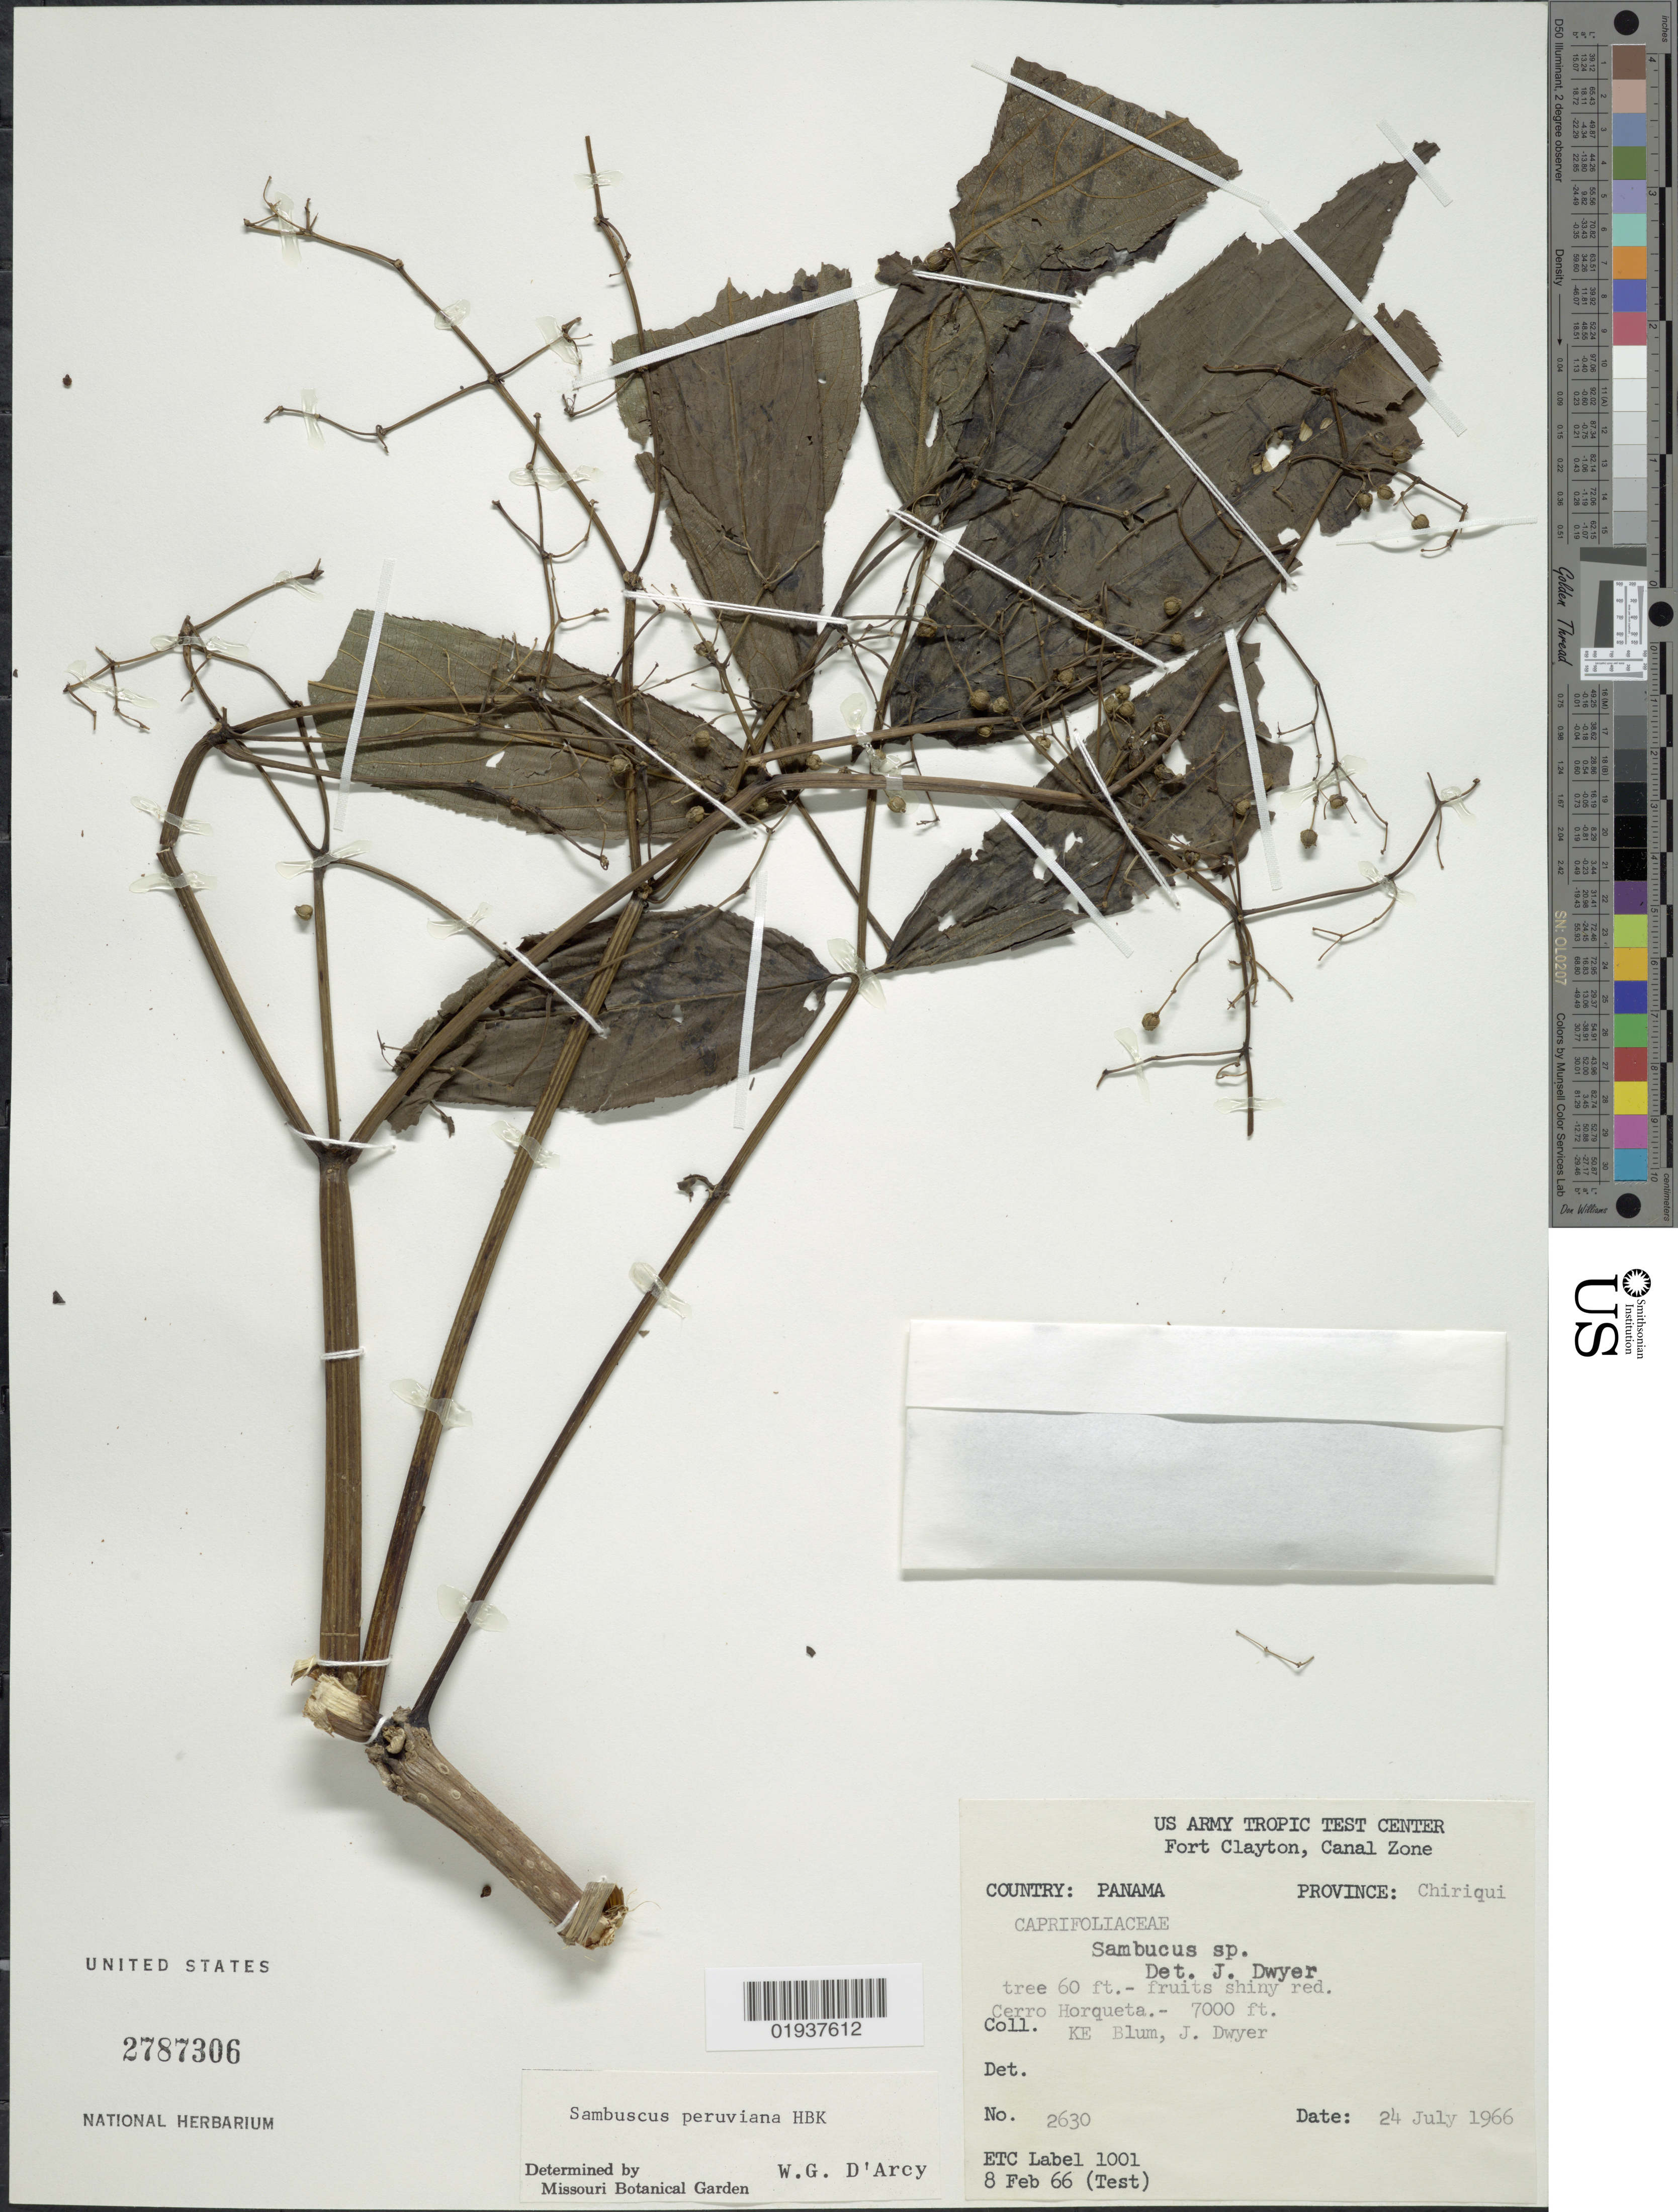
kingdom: Plantae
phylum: Tracheophyta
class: Magnoliopsida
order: Dipsacales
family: Viburnaceae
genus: Sambucus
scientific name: Sambucus peruviana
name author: Kunth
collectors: K. E. Blum & J. Dwyer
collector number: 2630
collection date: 1966-07-24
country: Panama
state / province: Chiriqui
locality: Cerro Horqueta.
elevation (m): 2134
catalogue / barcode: US 2787306